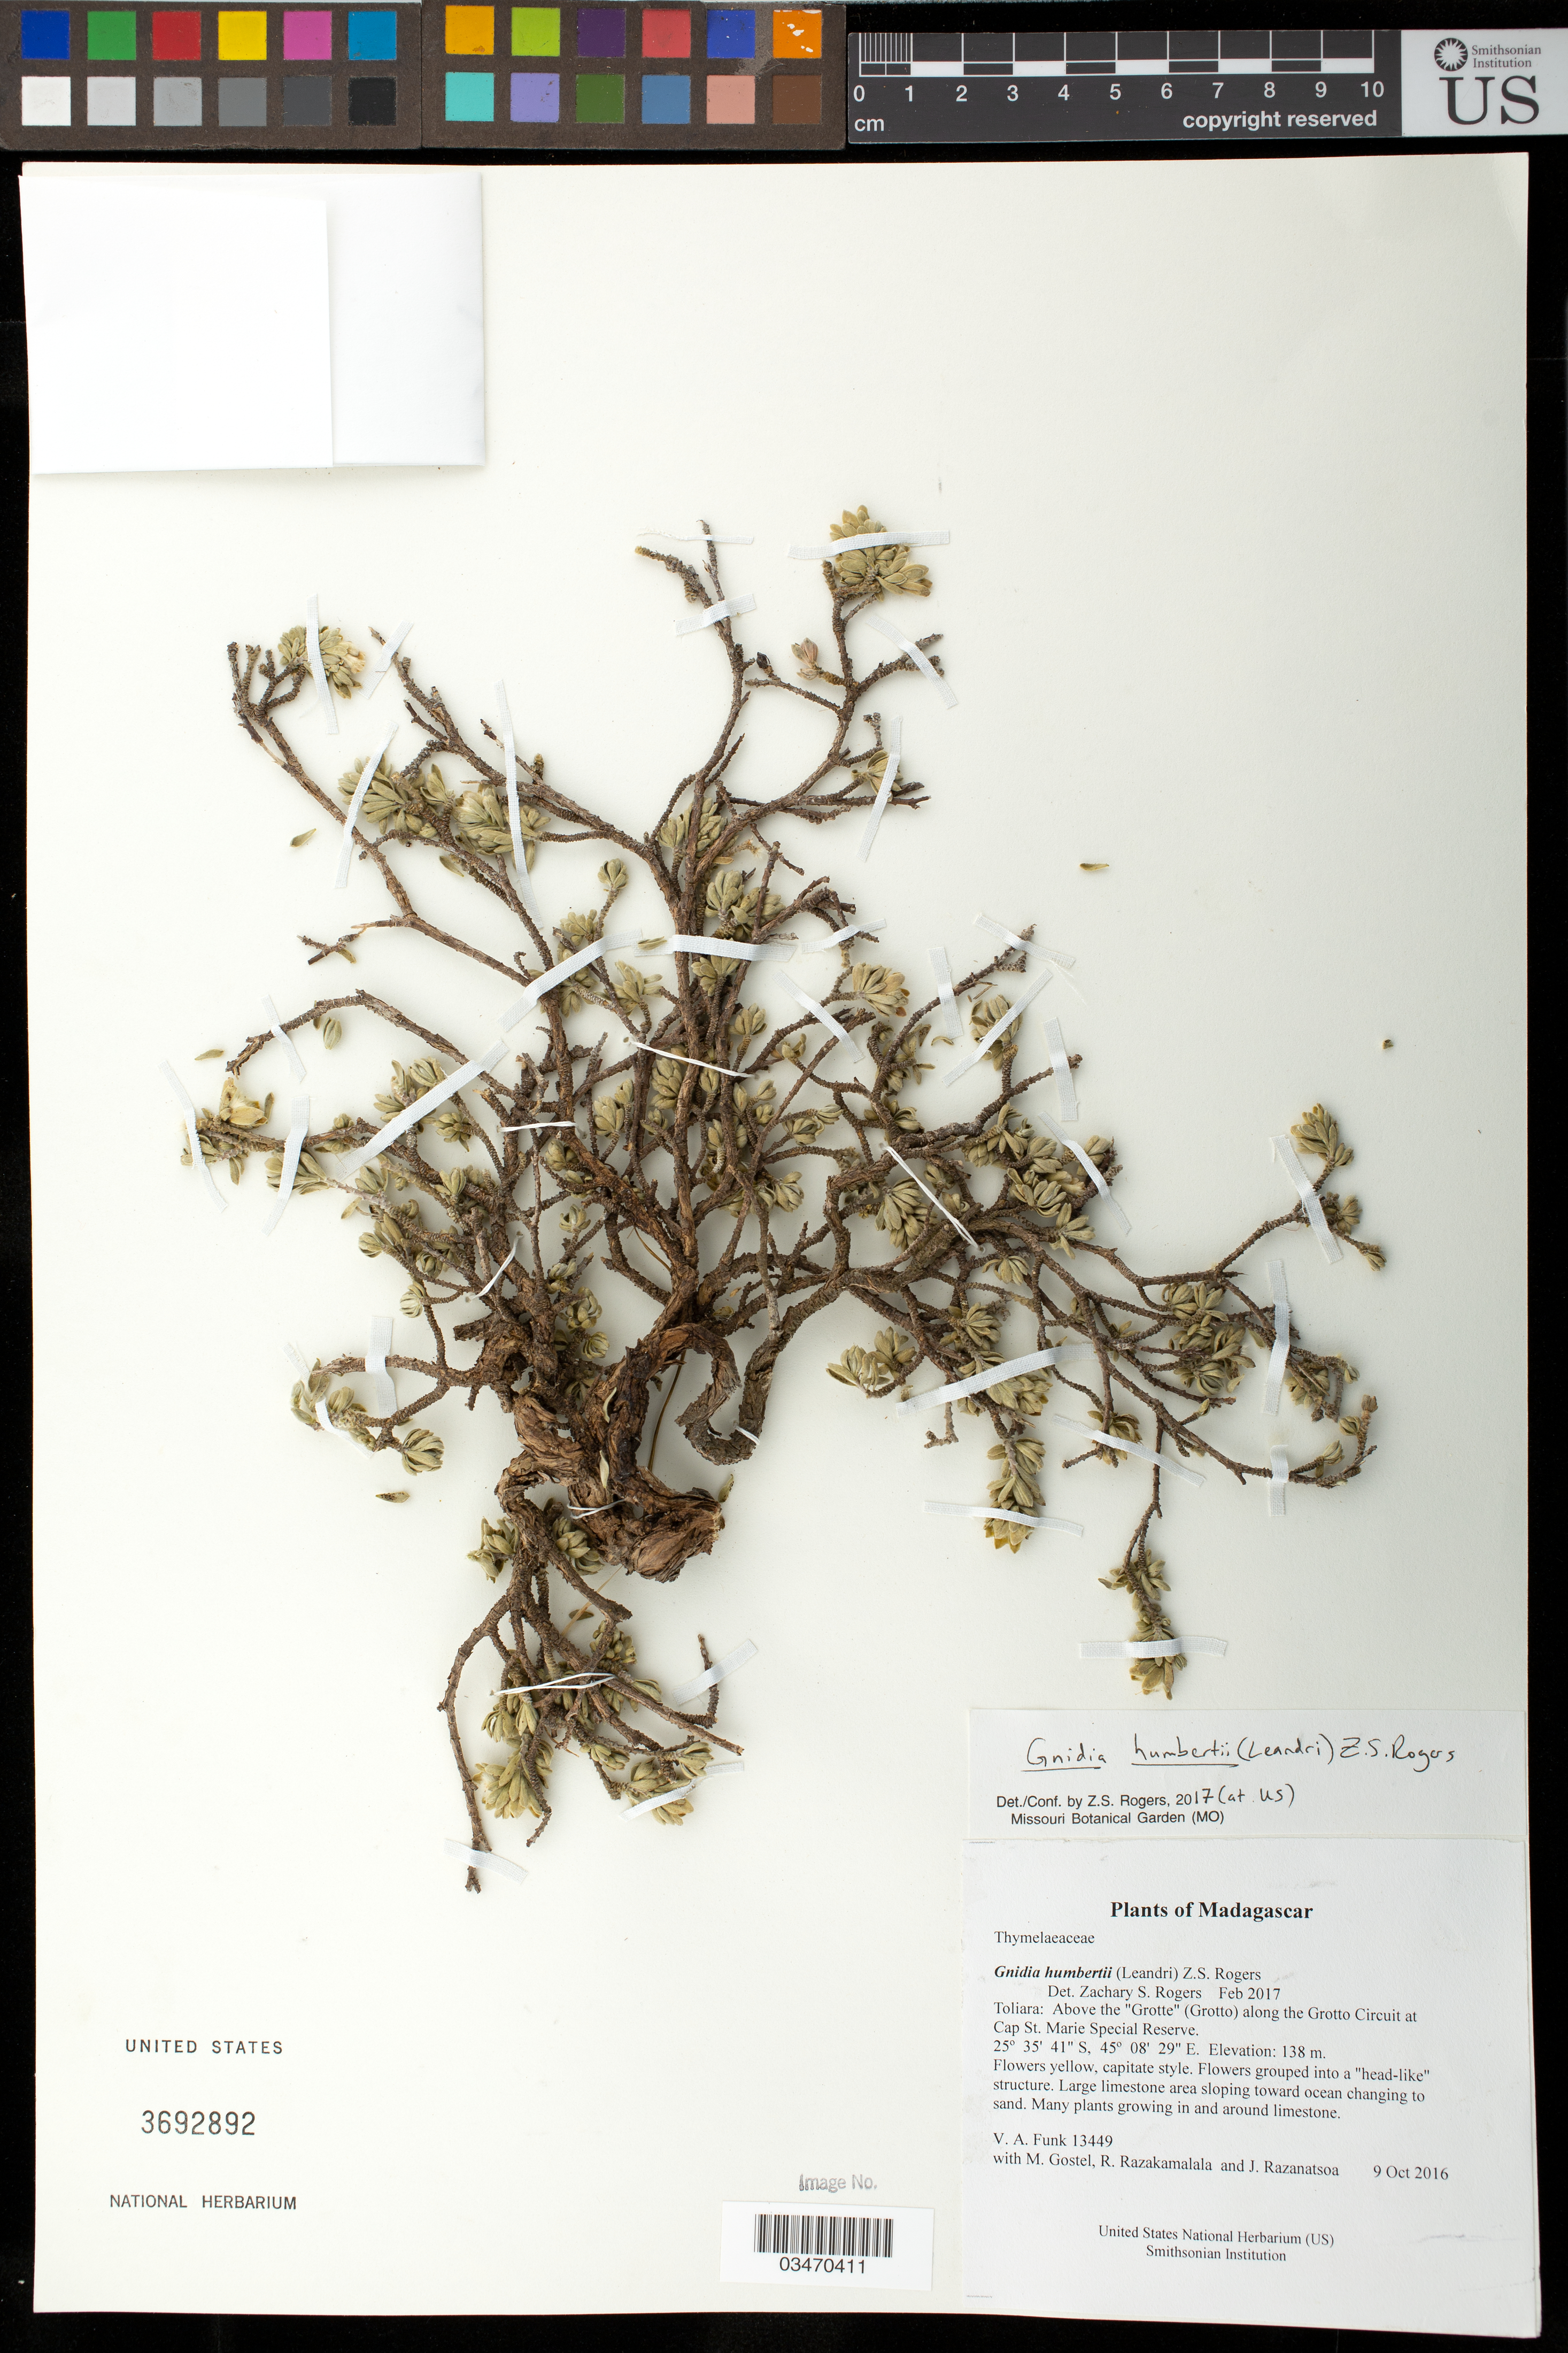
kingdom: Plantae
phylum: Tracheophyta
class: Magnoliopsida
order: Malvales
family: Thymelaeaceae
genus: Lasiosiphon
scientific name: Lasiosiphon humbertii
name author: Leandri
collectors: M. R. Gostel, R. Razakamalala & J. Razanatsoa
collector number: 13449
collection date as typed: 9 Oct 2016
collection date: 2016-10-09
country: Madagascar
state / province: Atsimo-Andrefana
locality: Above the "Grotte" (Grotto) along the Grotto Circuit at Cap St. Marie Special Reserve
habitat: Large limestone area sloping toward ocean changing to sand. Many plants growing in and around limestone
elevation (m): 138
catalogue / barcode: US 3692892